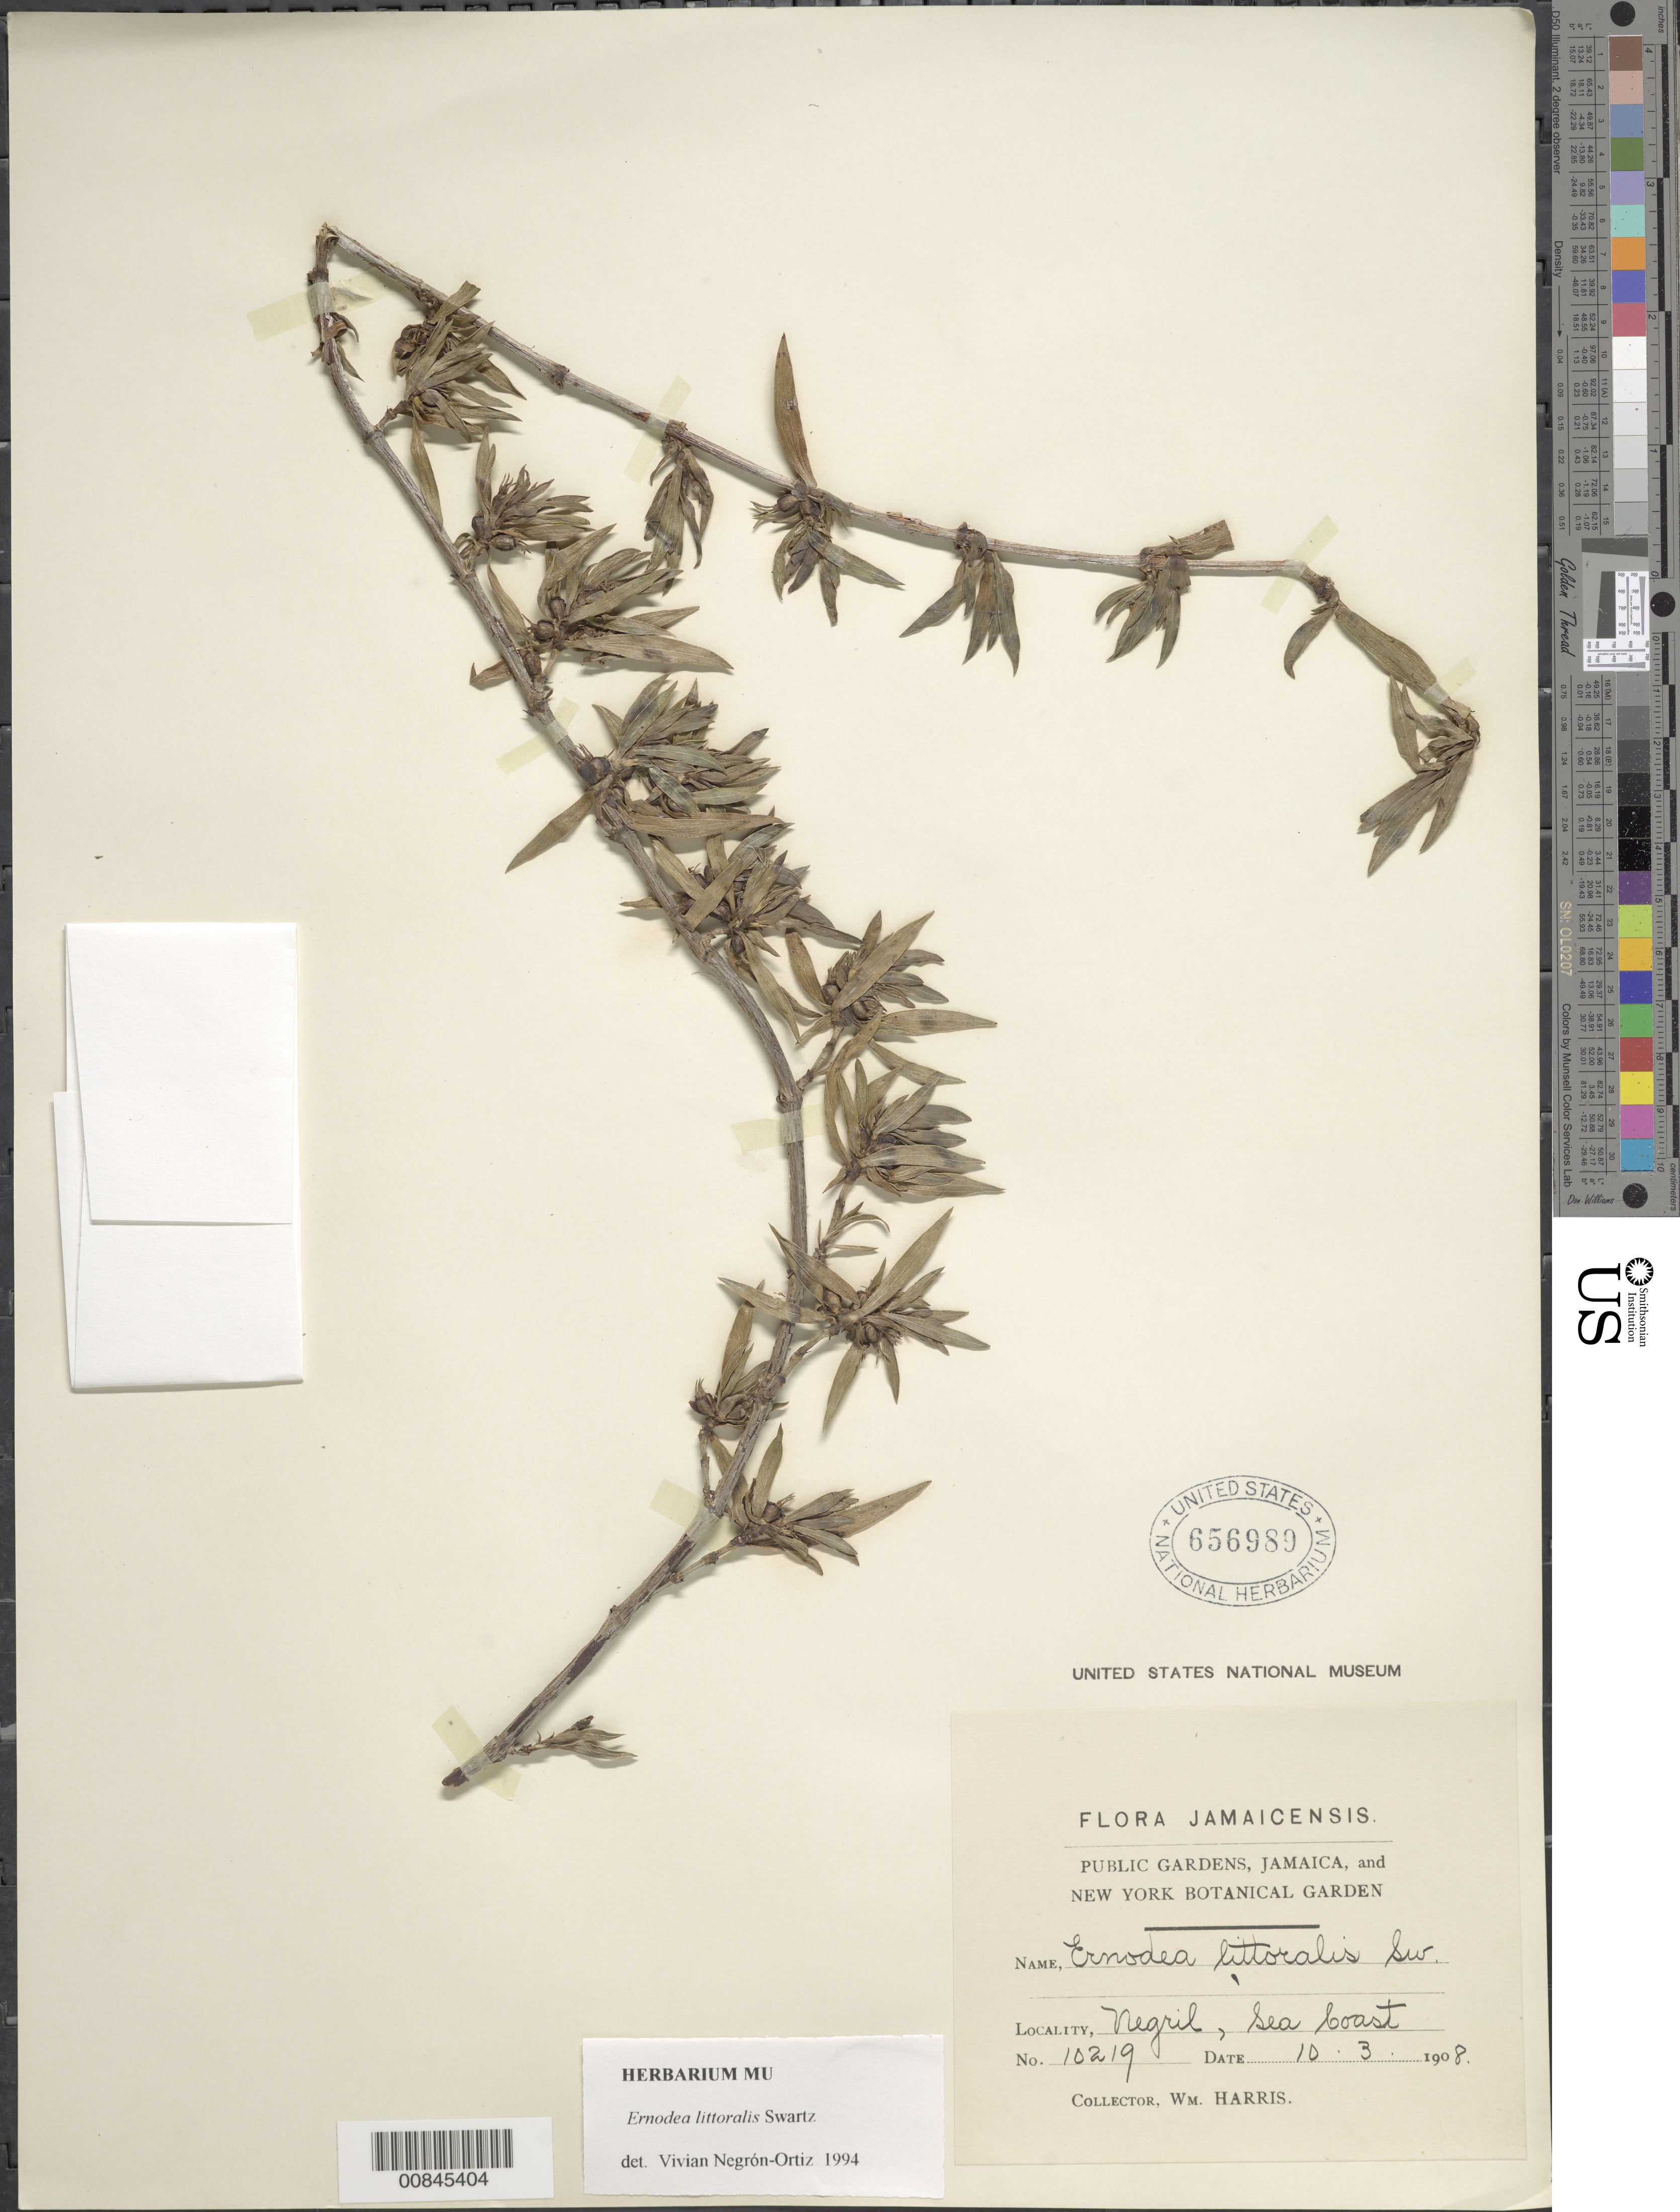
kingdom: Plantae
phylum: Tracheophyta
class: Magnoliopsida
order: Gentianales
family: Rubiaceae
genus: Ernodea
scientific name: Ernodea littoralis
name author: Sw.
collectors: W. H. Harris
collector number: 10219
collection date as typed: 10 Mar 1908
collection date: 1908-03-10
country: Jamaica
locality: Negril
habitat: Sea coast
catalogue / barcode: US 656989